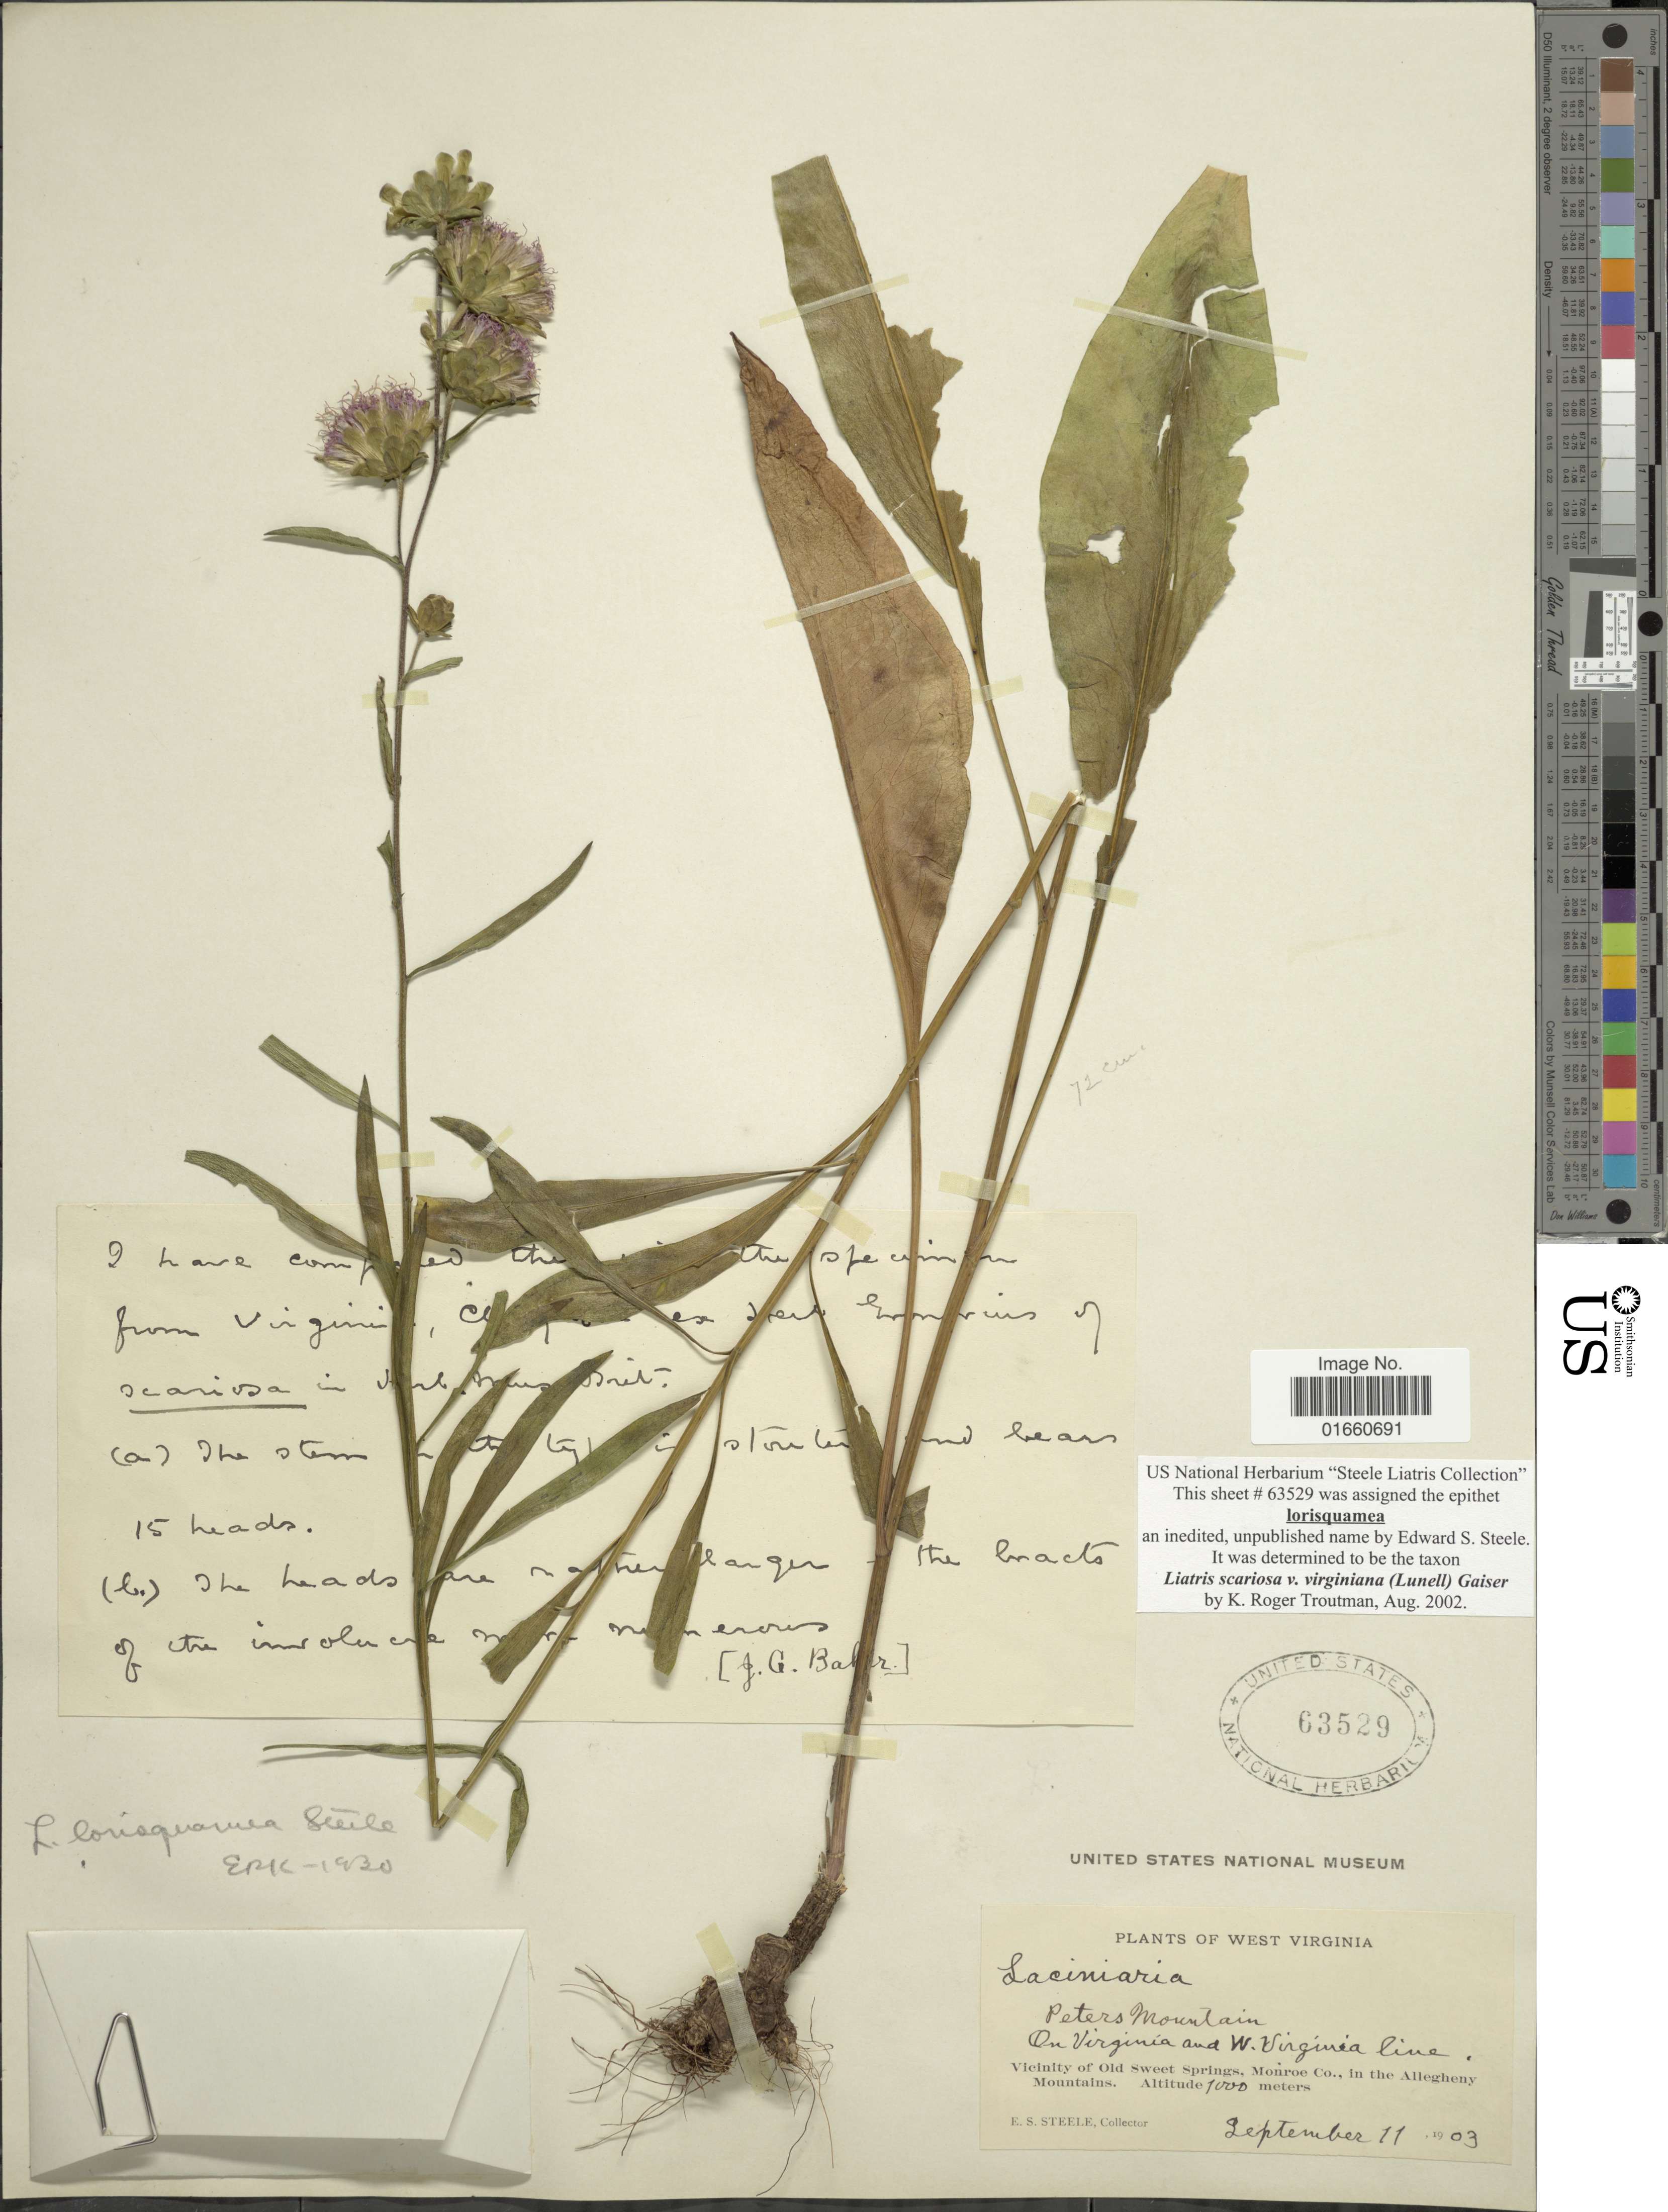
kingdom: Plantae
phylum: Tracheophyta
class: Magnoliopsida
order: Asterales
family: Asteraceae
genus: Liatris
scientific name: Liatris scariosa var. virginiana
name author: (Lunell) Gaiser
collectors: E. Steele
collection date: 1903-09-11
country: United States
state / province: West Virginia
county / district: Monroe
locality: Peters Mountain, On Virginia and W. Virginia Line, Vicinity of Old Sweet Springs, Monroe Co. in the Allegheny Mountains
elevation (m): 1000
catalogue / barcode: US 63529